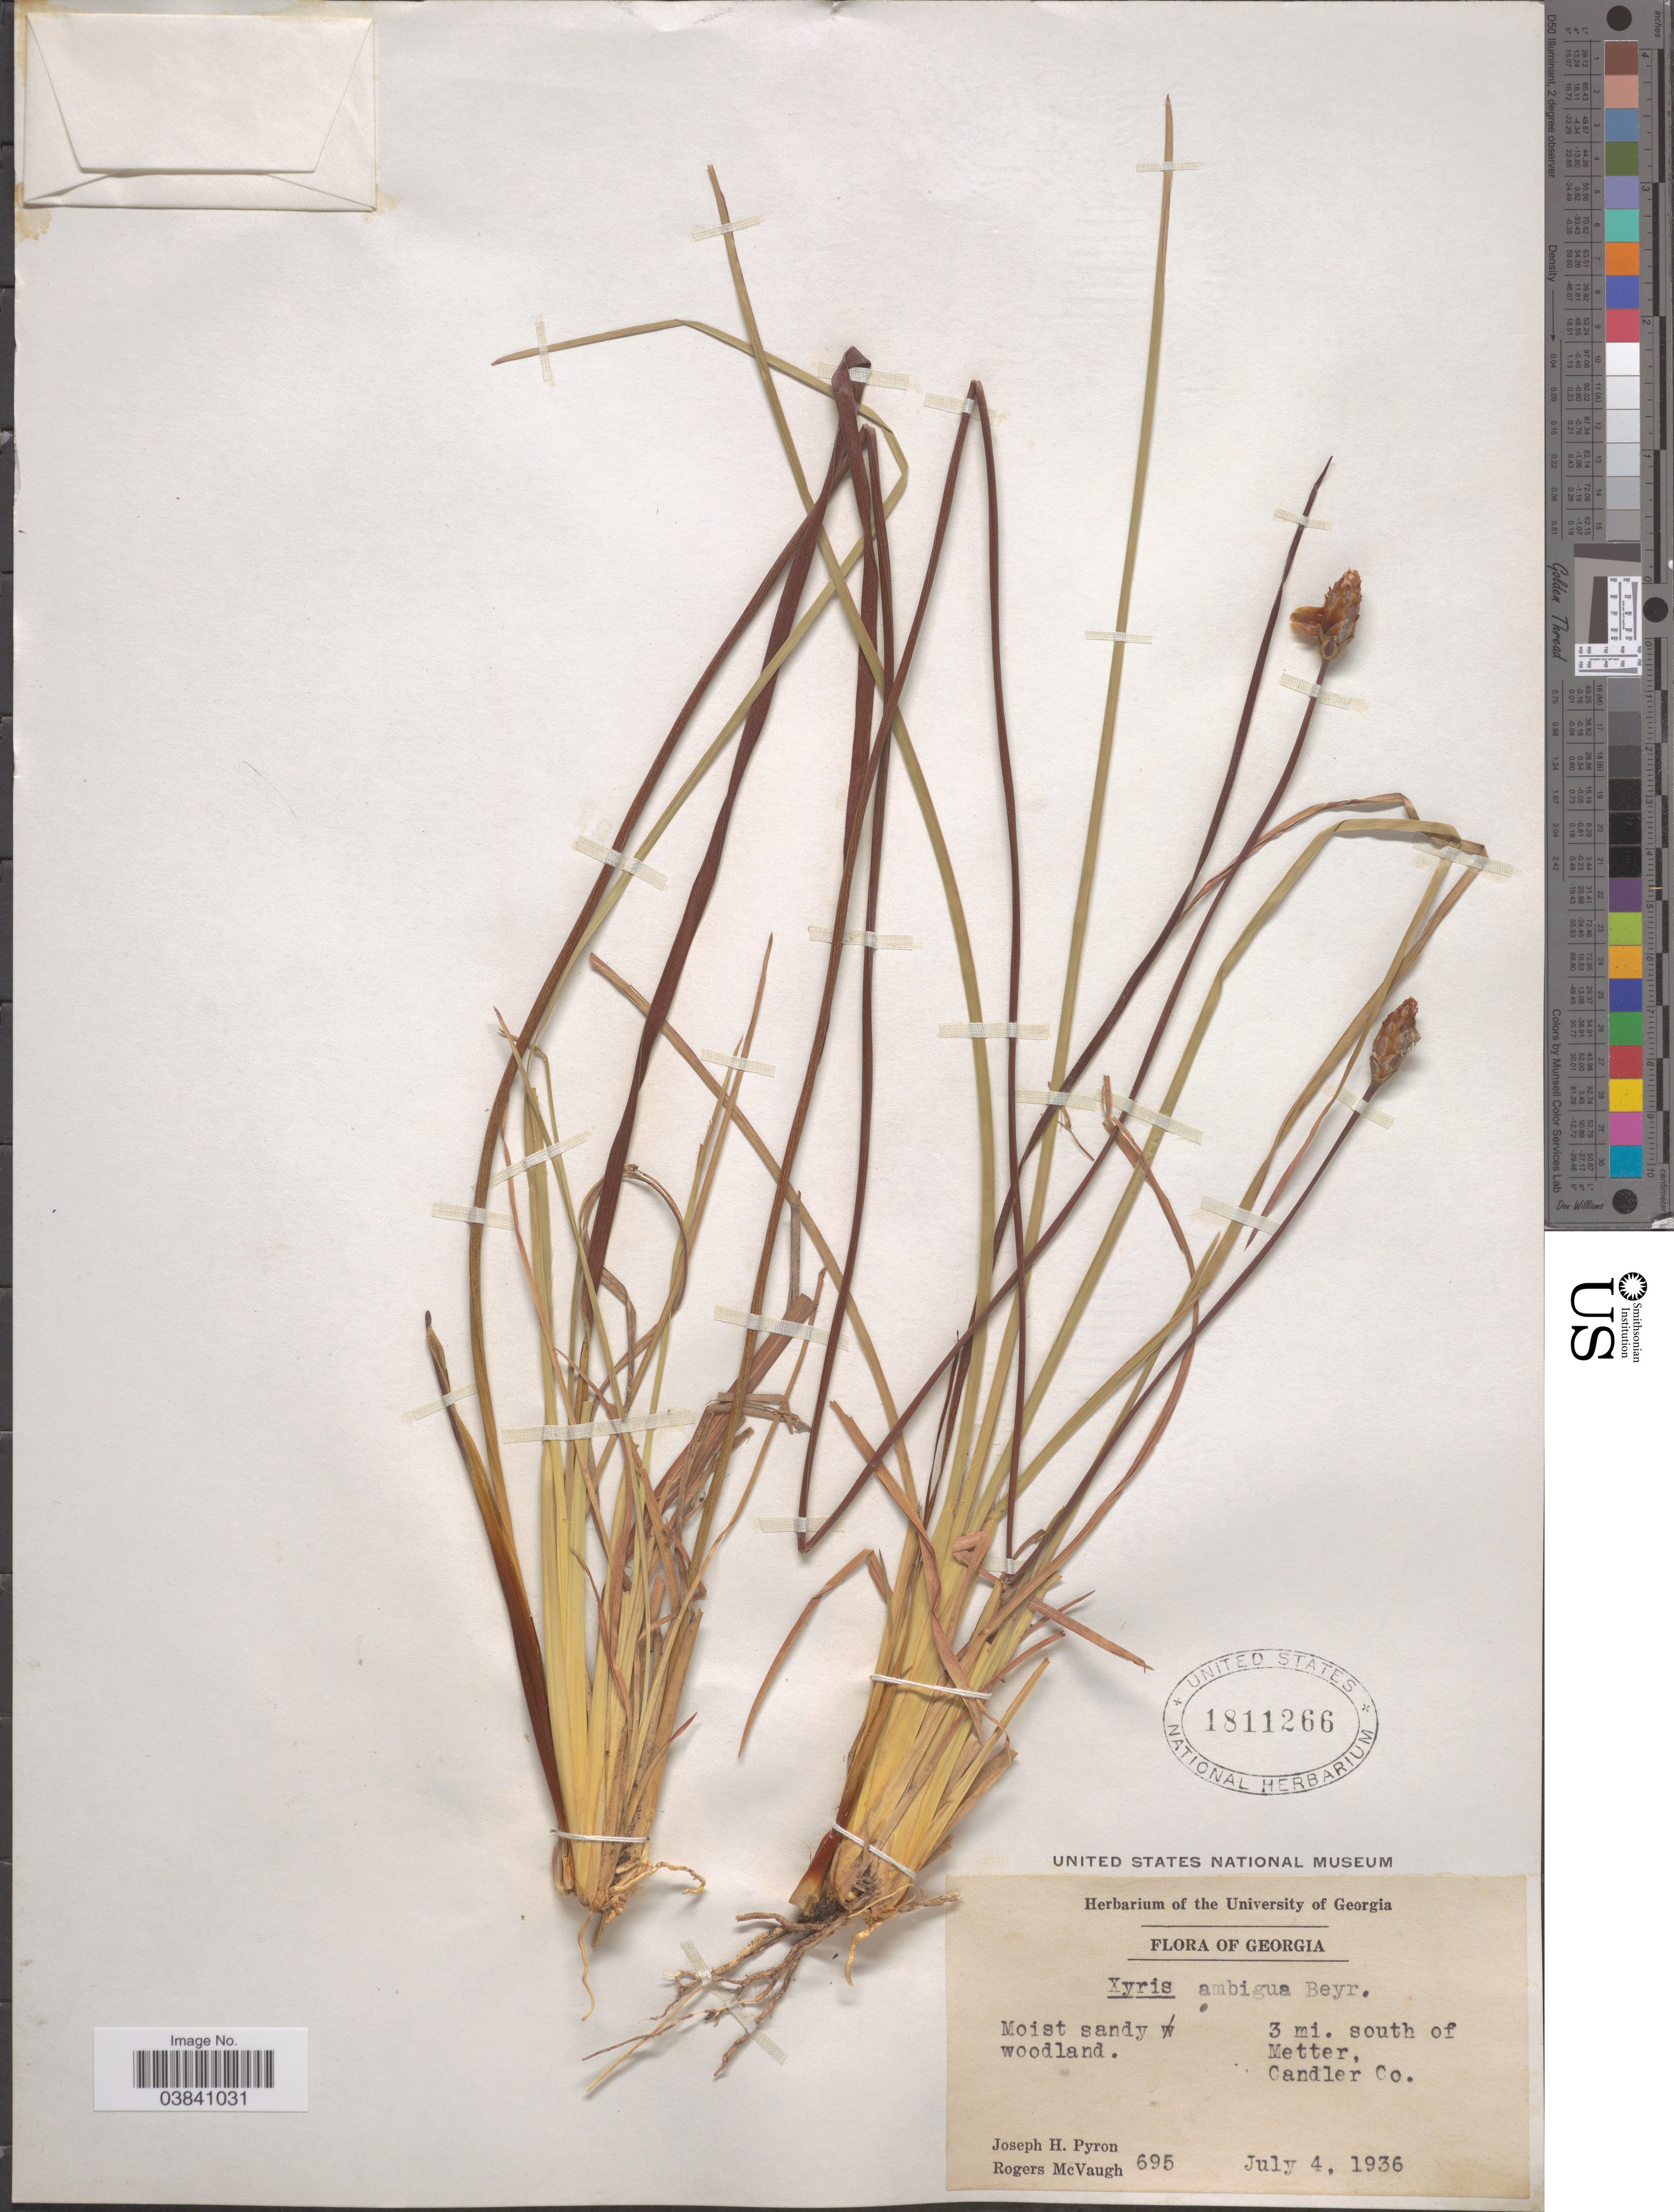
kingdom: Plantae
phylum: Tracheophyta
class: Liliopsida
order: Poales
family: Xyridaceae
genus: Xyris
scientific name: Xyris ambigua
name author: Beyr. ex Kunth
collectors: J. H. Pyron & R. McVaugh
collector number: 695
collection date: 1936-07-04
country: United States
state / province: Georgia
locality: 3 mi. south of Metter, Candler Co.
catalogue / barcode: US 1811266